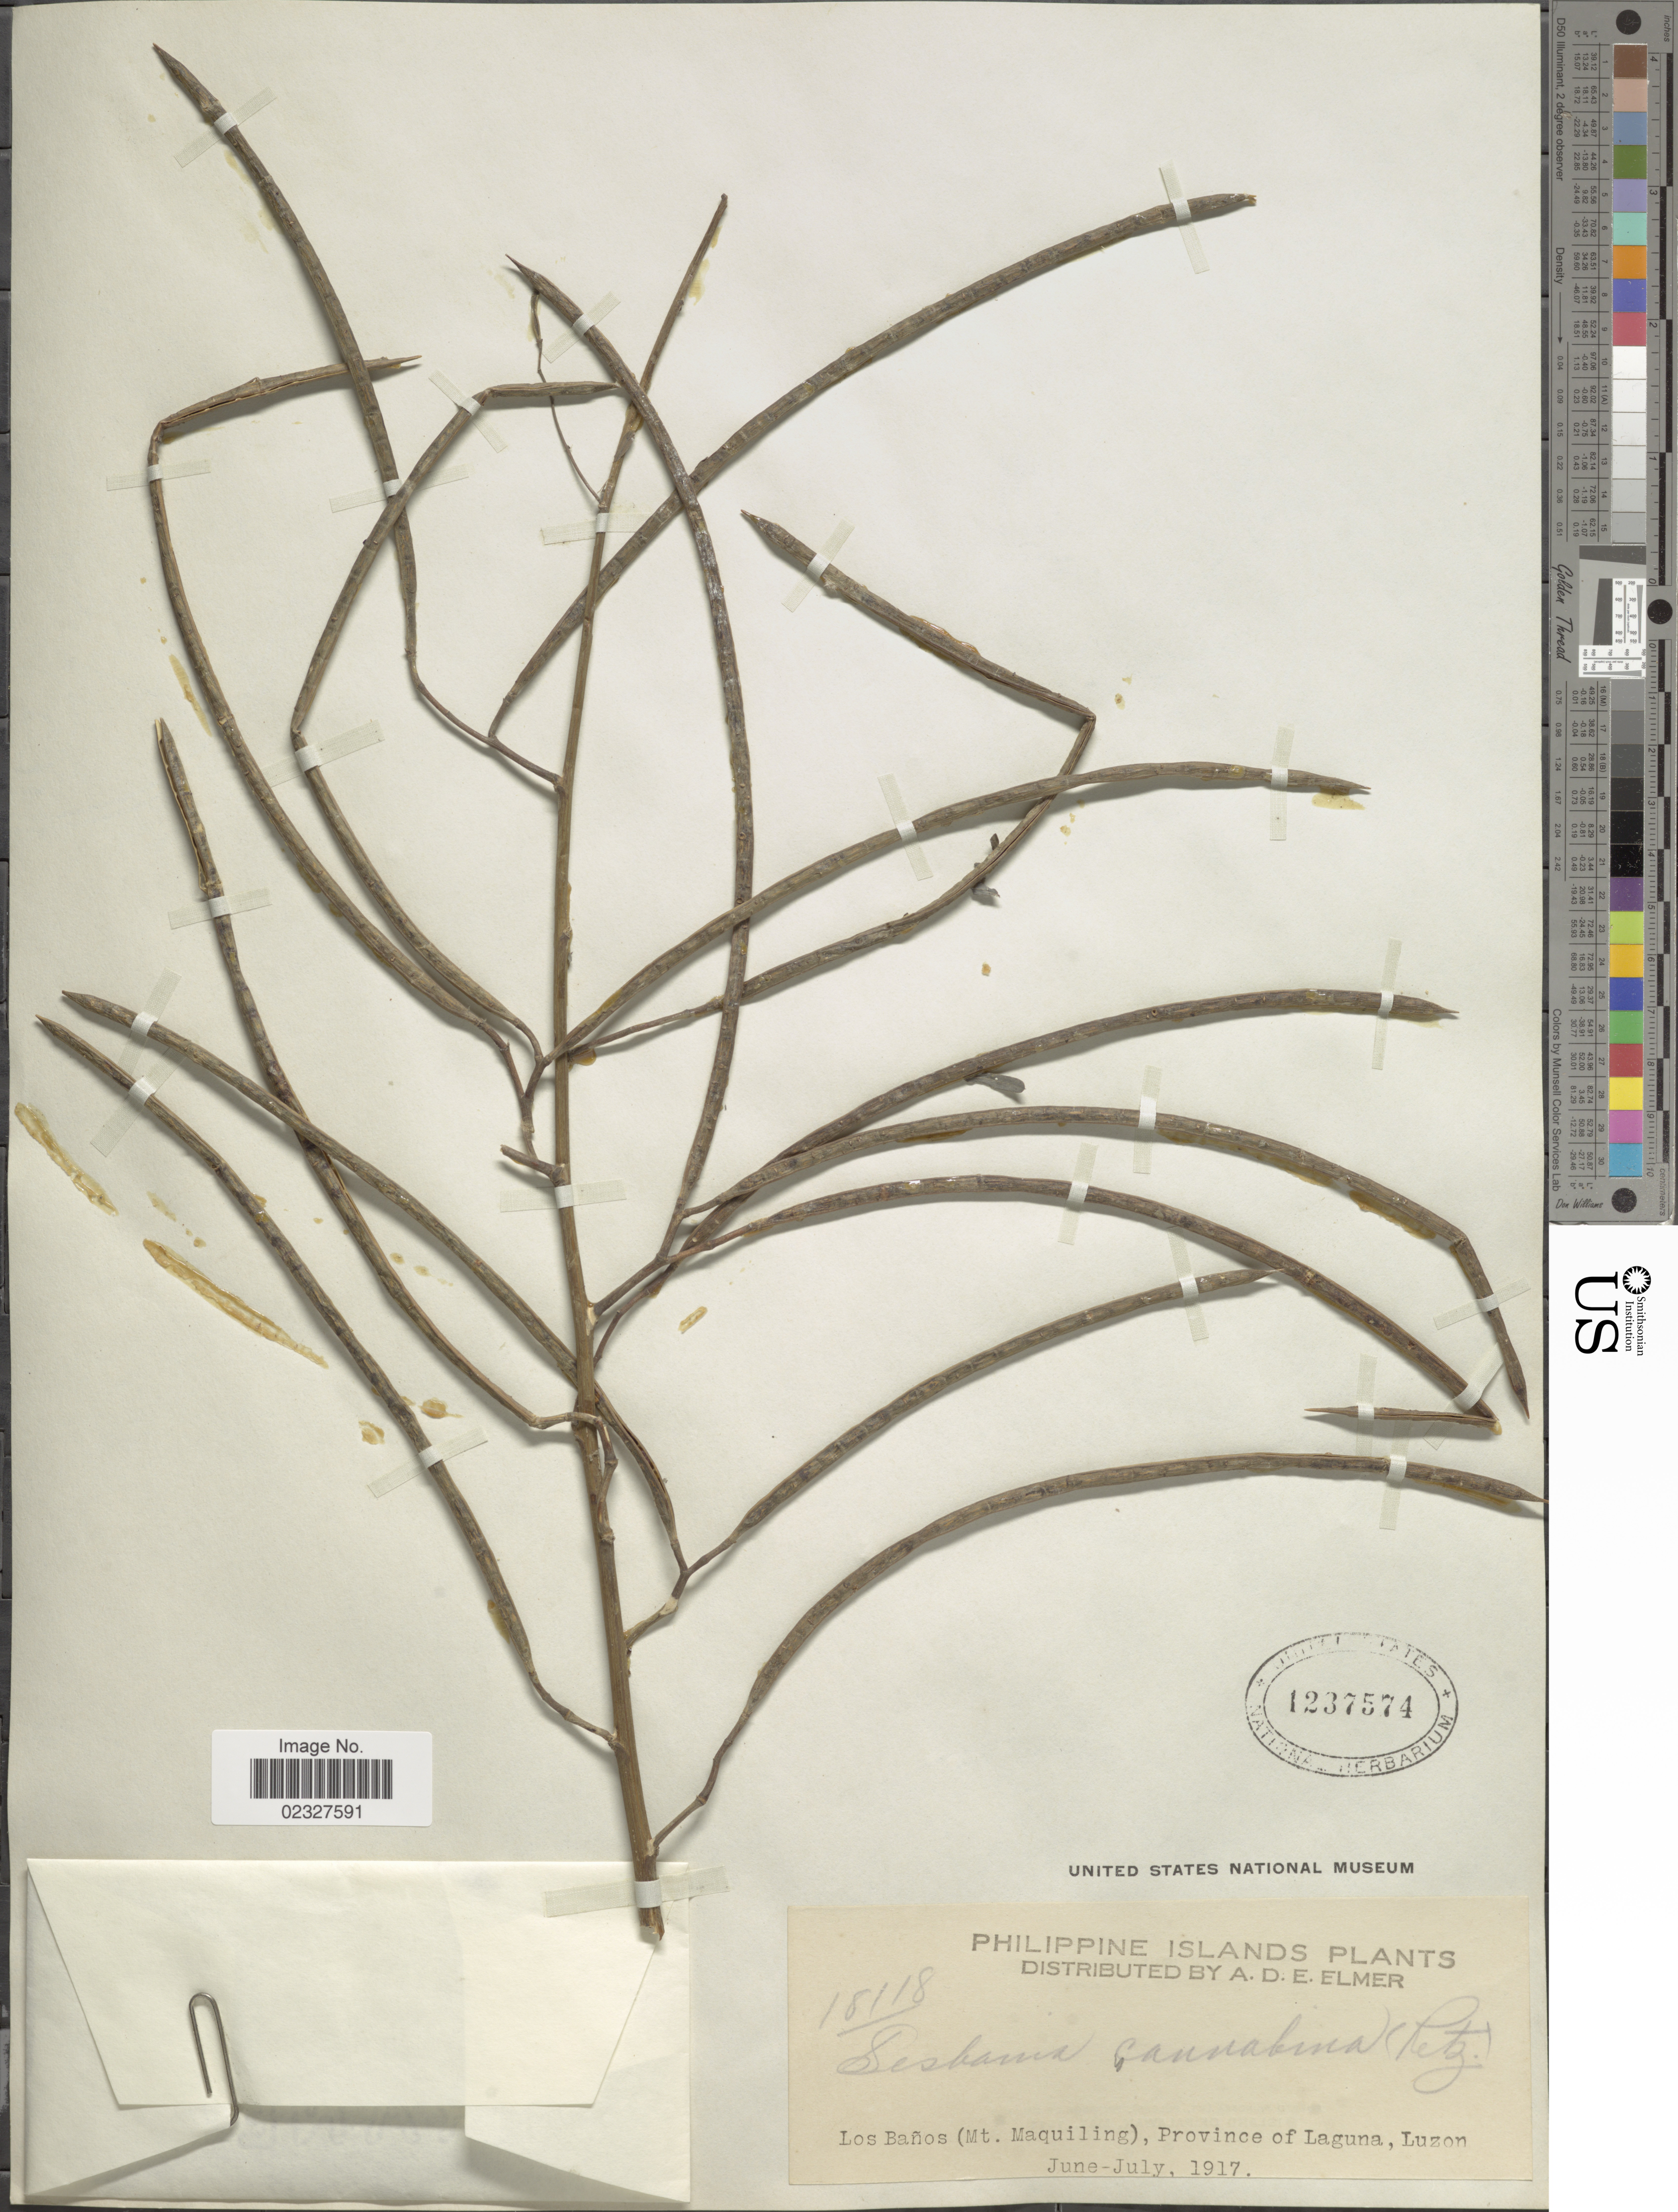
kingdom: Plantae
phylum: Tracheophyta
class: Magnoliopsida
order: Fabales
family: Fabaceae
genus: Sesbania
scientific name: Sesbania cannabina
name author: (Retz.) Poir.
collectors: A. D. E. Elmer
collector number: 18118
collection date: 1917-06/1917-07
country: Philippines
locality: Los Banos (Mt. Maquiling), Province of Laguna, Luzon, Philippine Islands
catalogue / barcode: US 1237574